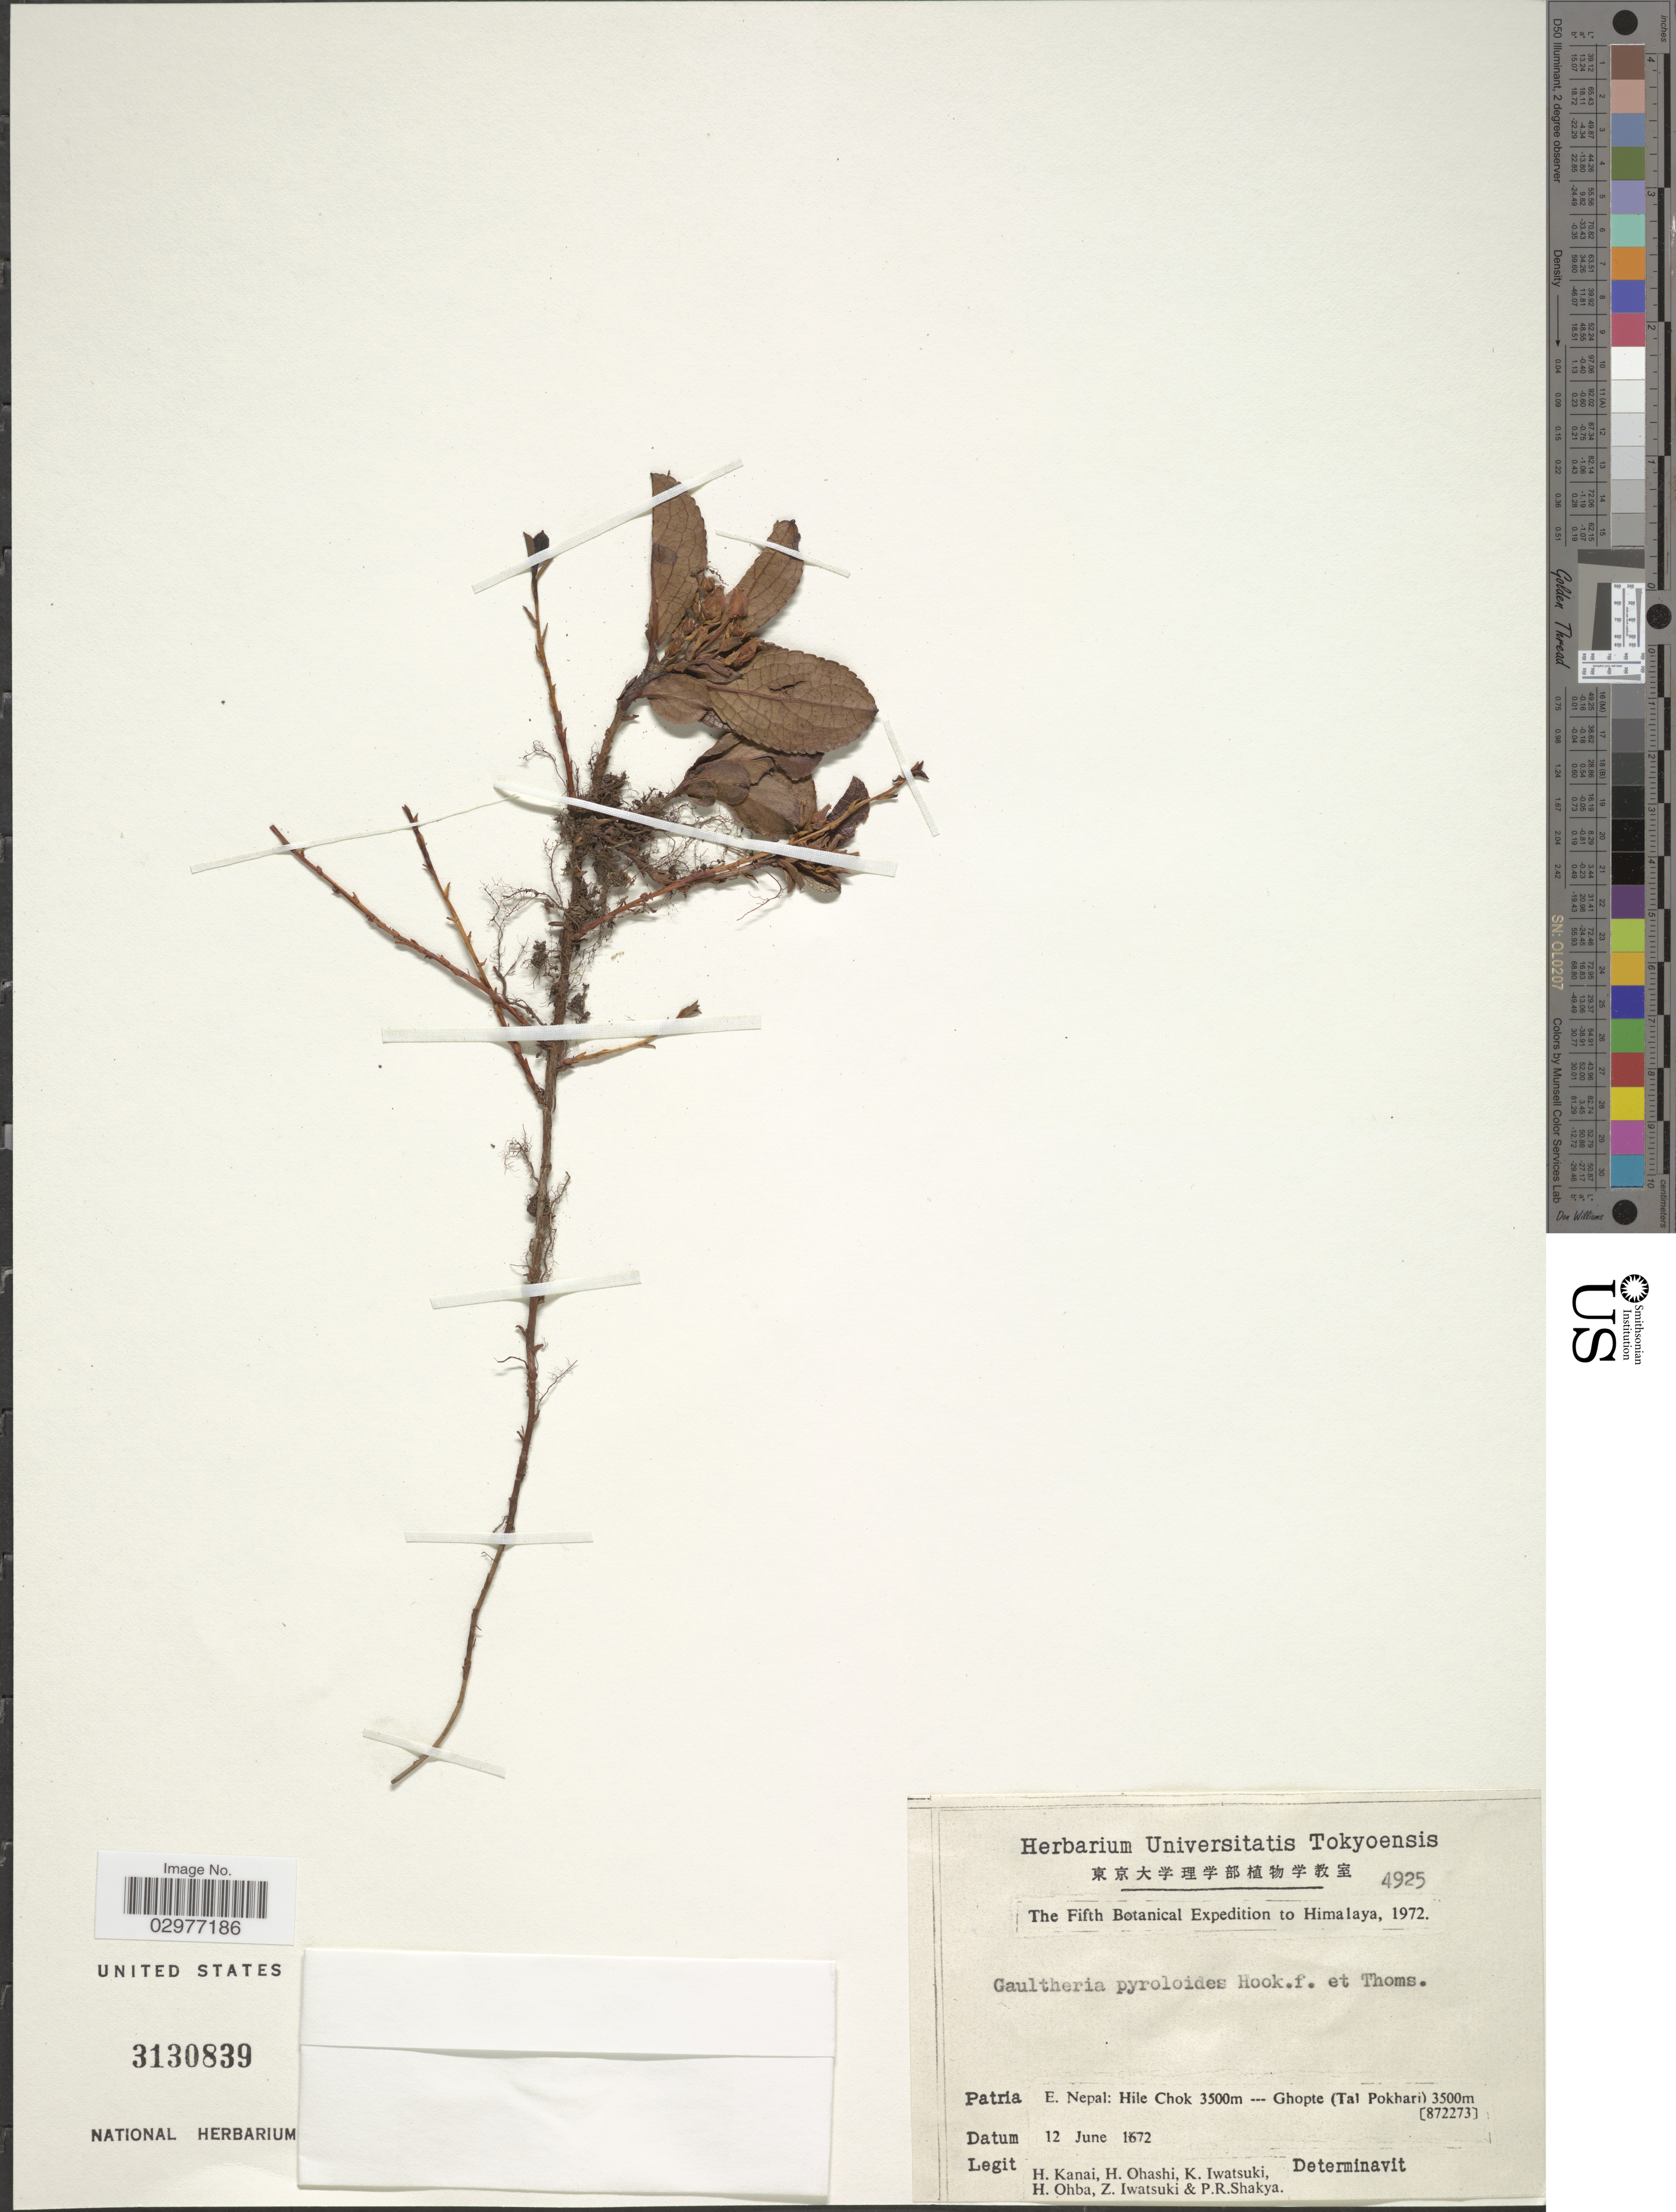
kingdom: Plantae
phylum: Tracheophyta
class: Magnoliopsida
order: Ericales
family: Ericaceae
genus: Gaultheria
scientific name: Gaultheria pyroloides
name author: Hook. f. & Thomson ex Miq.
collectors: H. Kanai, H. Ohashi, K. Iwatsuki, H. Ohba & et al.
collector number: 4925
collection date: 1972-06-12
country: Nepal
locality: E. Nepal: Hile Chok, Ghopte (Tai Pokhari).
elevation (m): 3500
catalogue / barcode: US 3130839